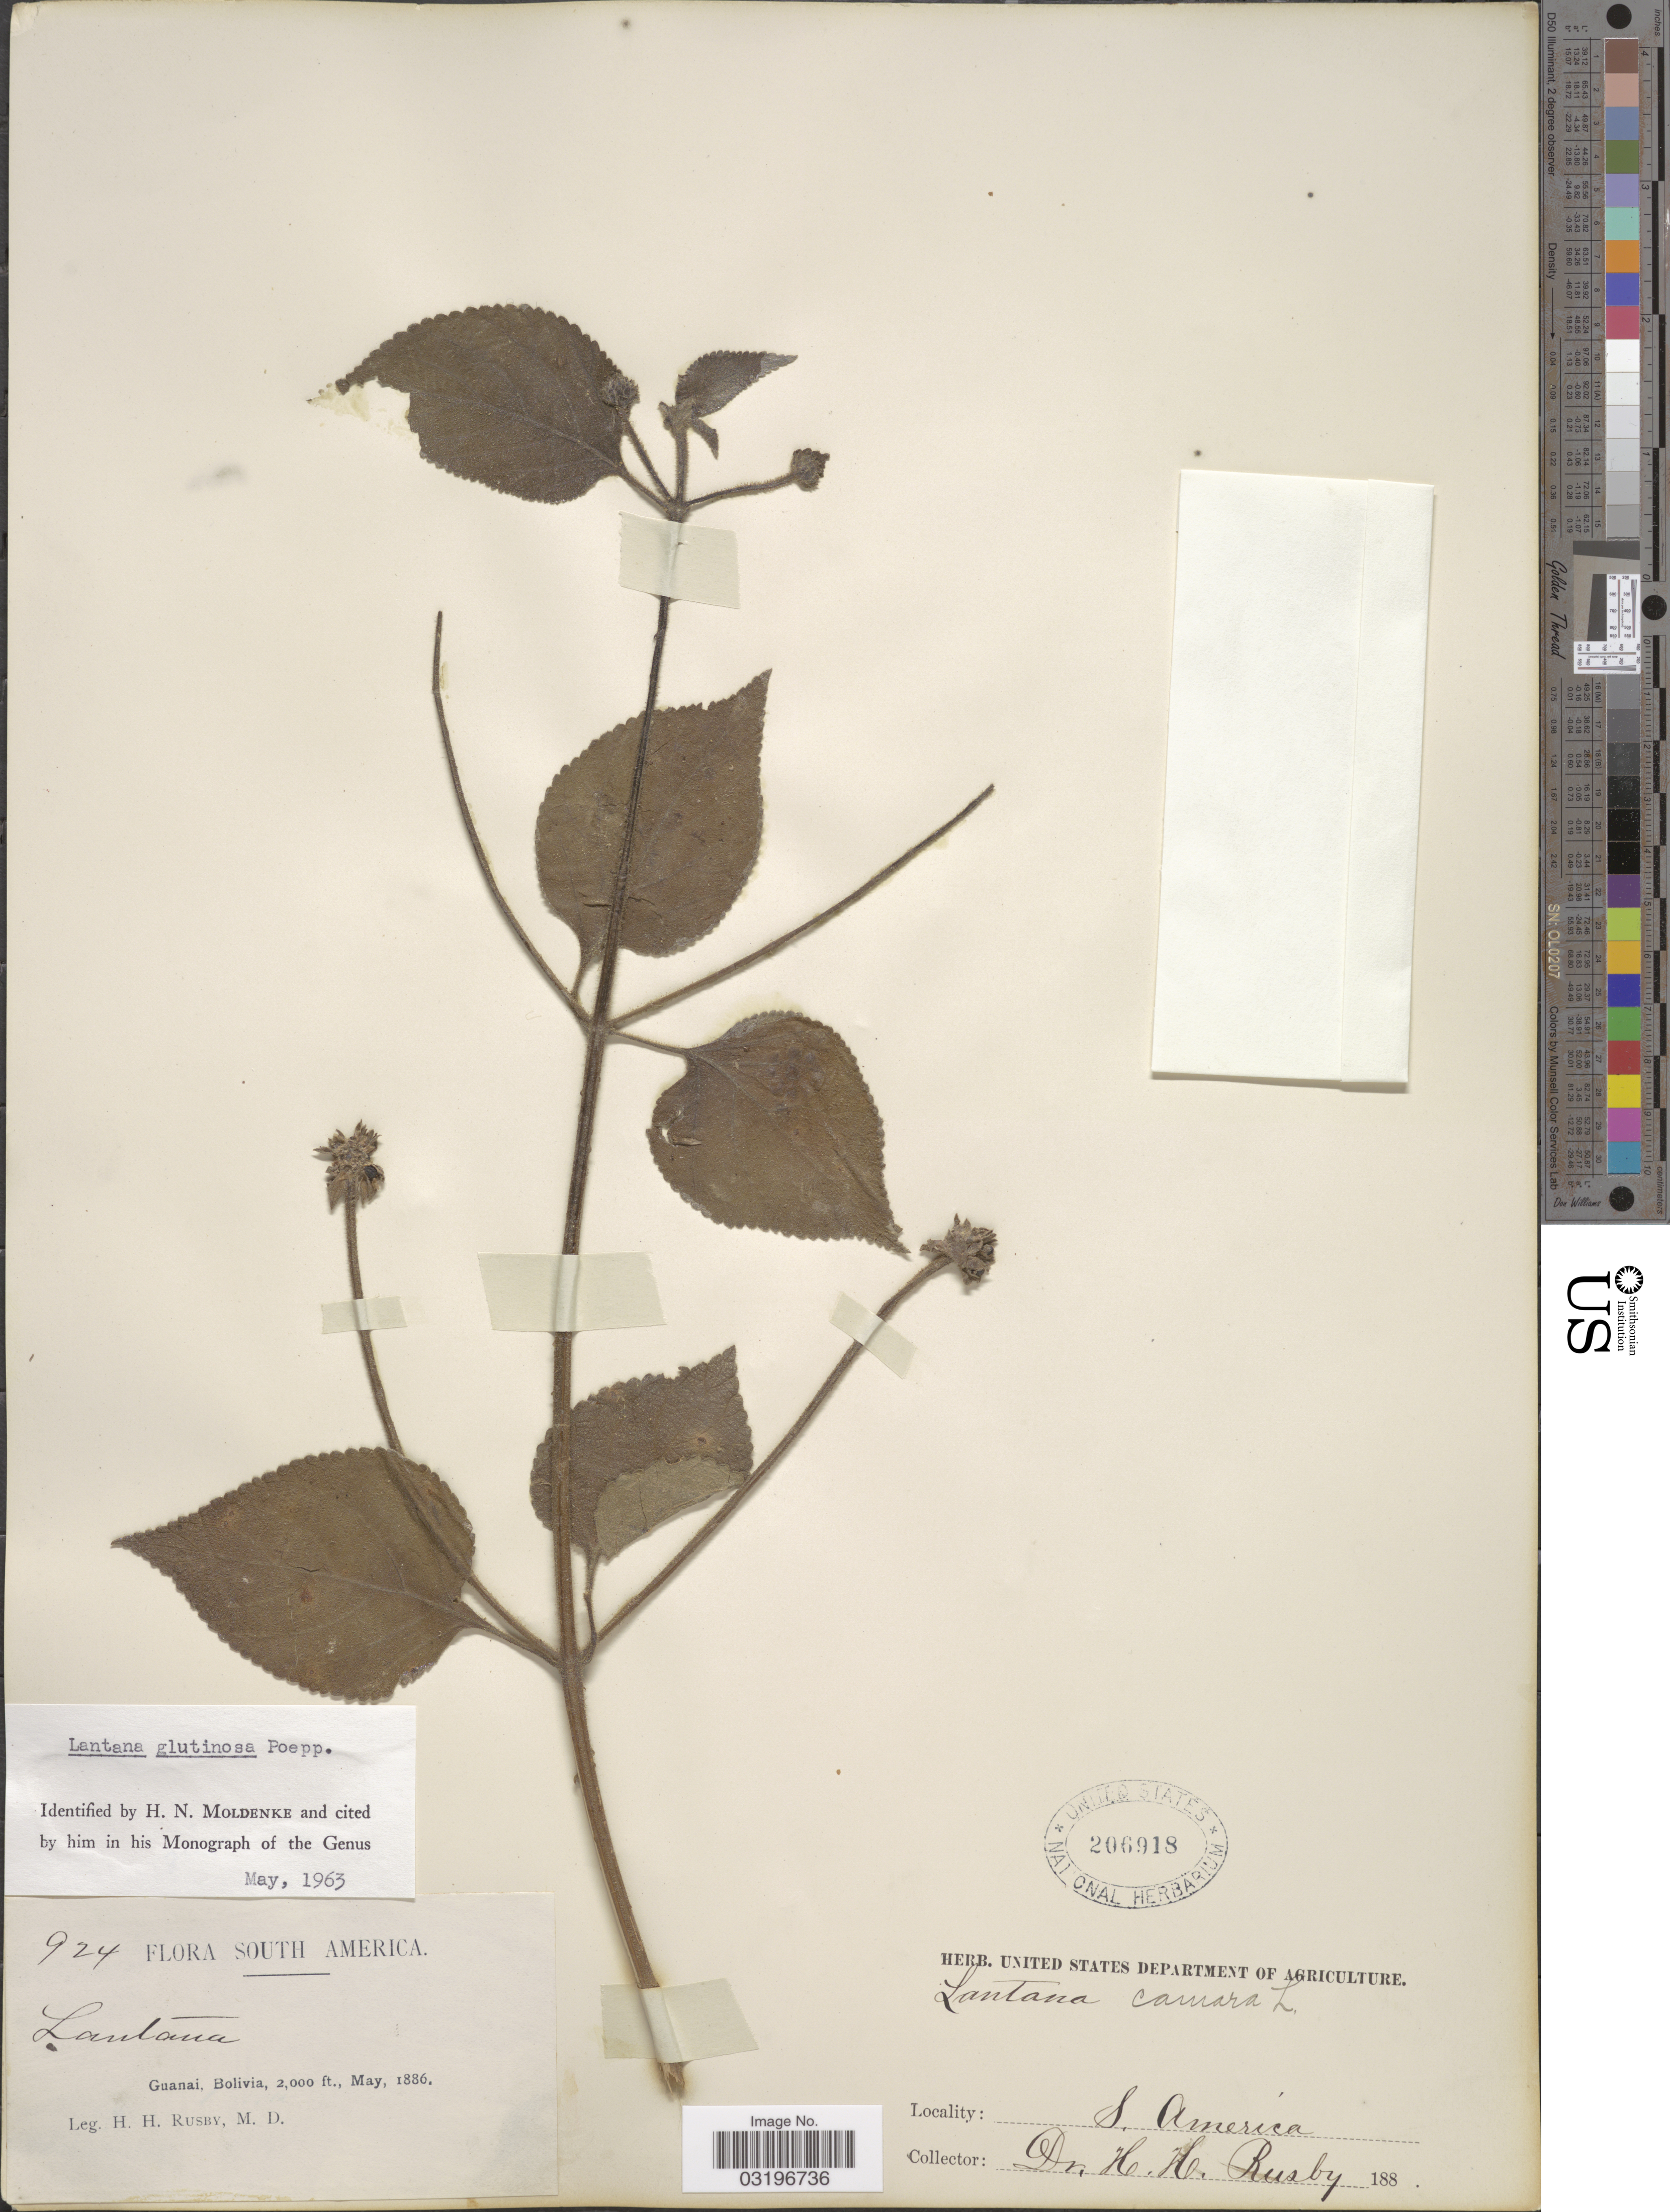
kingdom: Plantae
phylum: Tracheophyta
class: Magnoliopsida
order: Lamiales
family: Verbenaceae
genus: Lantana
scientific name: Lantana glutinosa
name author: Poepp.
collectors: H. H. Rusby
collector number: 924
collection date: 1886-05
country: Bolivia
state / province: La Páz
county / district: Larecaja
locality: Guanay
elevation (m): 610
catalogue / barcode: US 206918